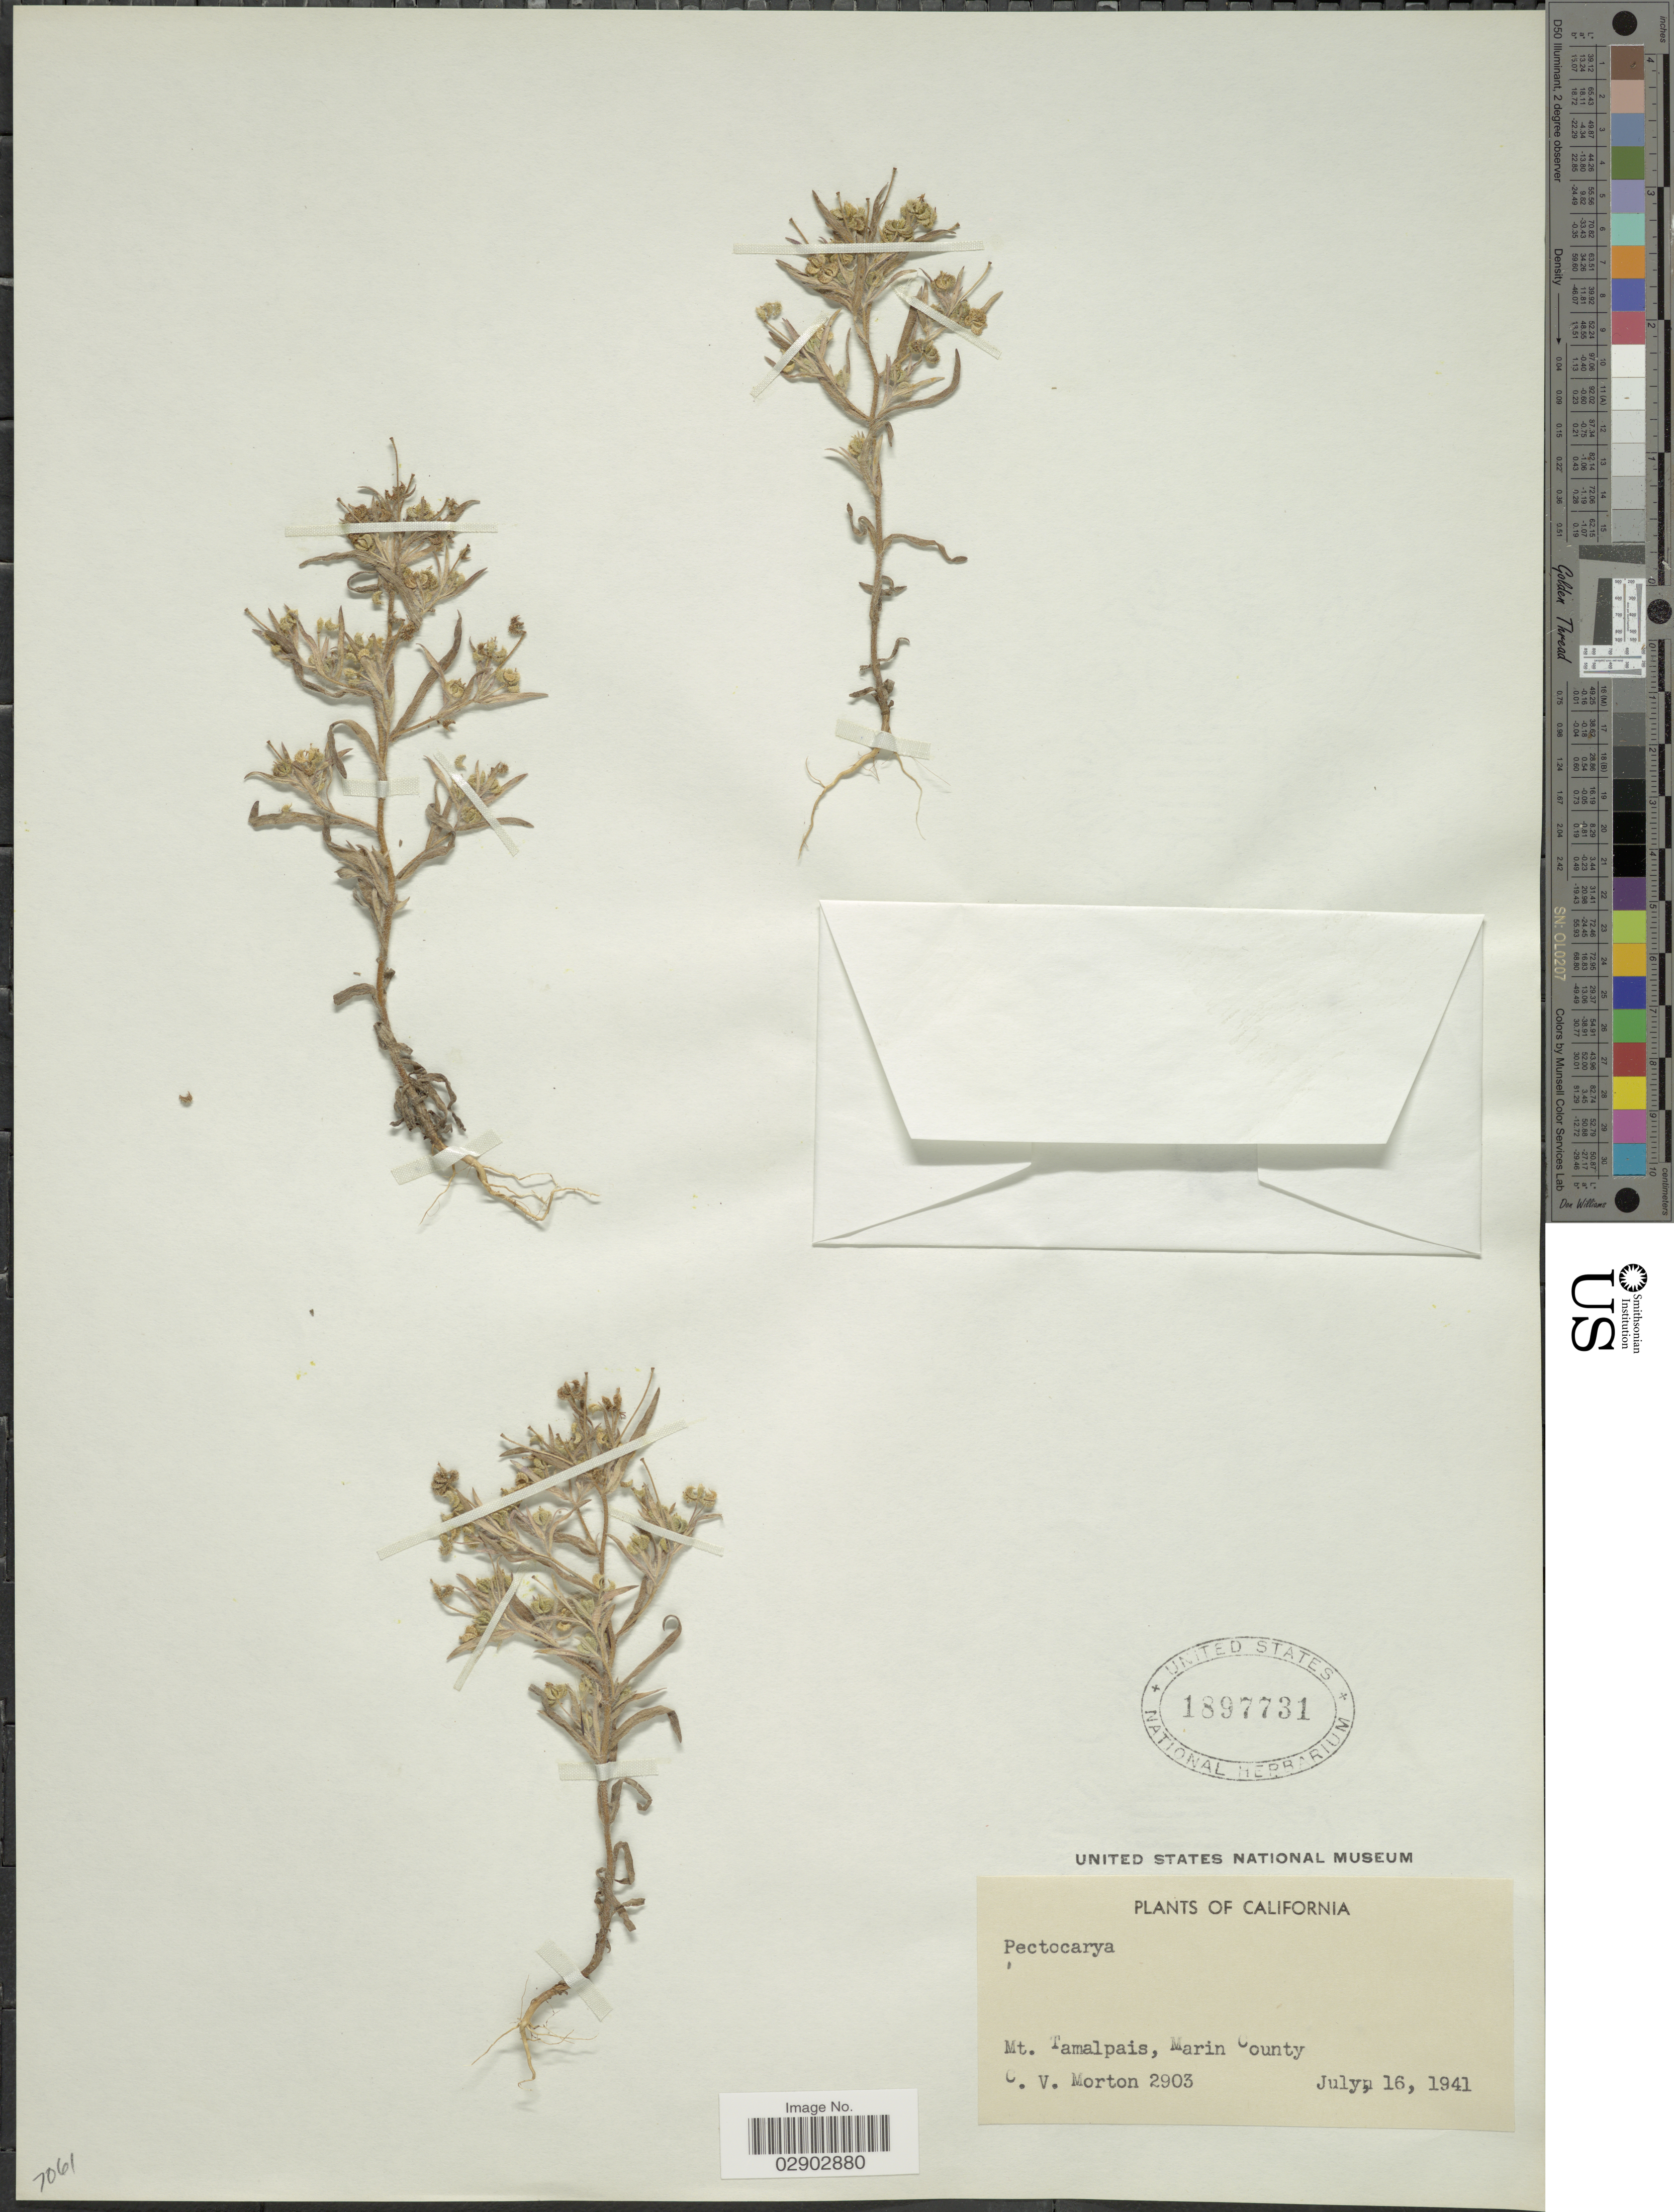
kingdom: Plantae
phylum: Tracheophyta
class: Magnoliopsida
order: Boraginales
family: Boraginaceae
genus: Pectocarya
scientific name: Pectocarya sp.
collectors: C. V. Morton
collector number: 2903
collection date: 1941-07-16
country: United States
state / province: California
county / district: Marin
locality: Mt. Tamalpais, Marin County.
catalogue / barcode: US 1897731